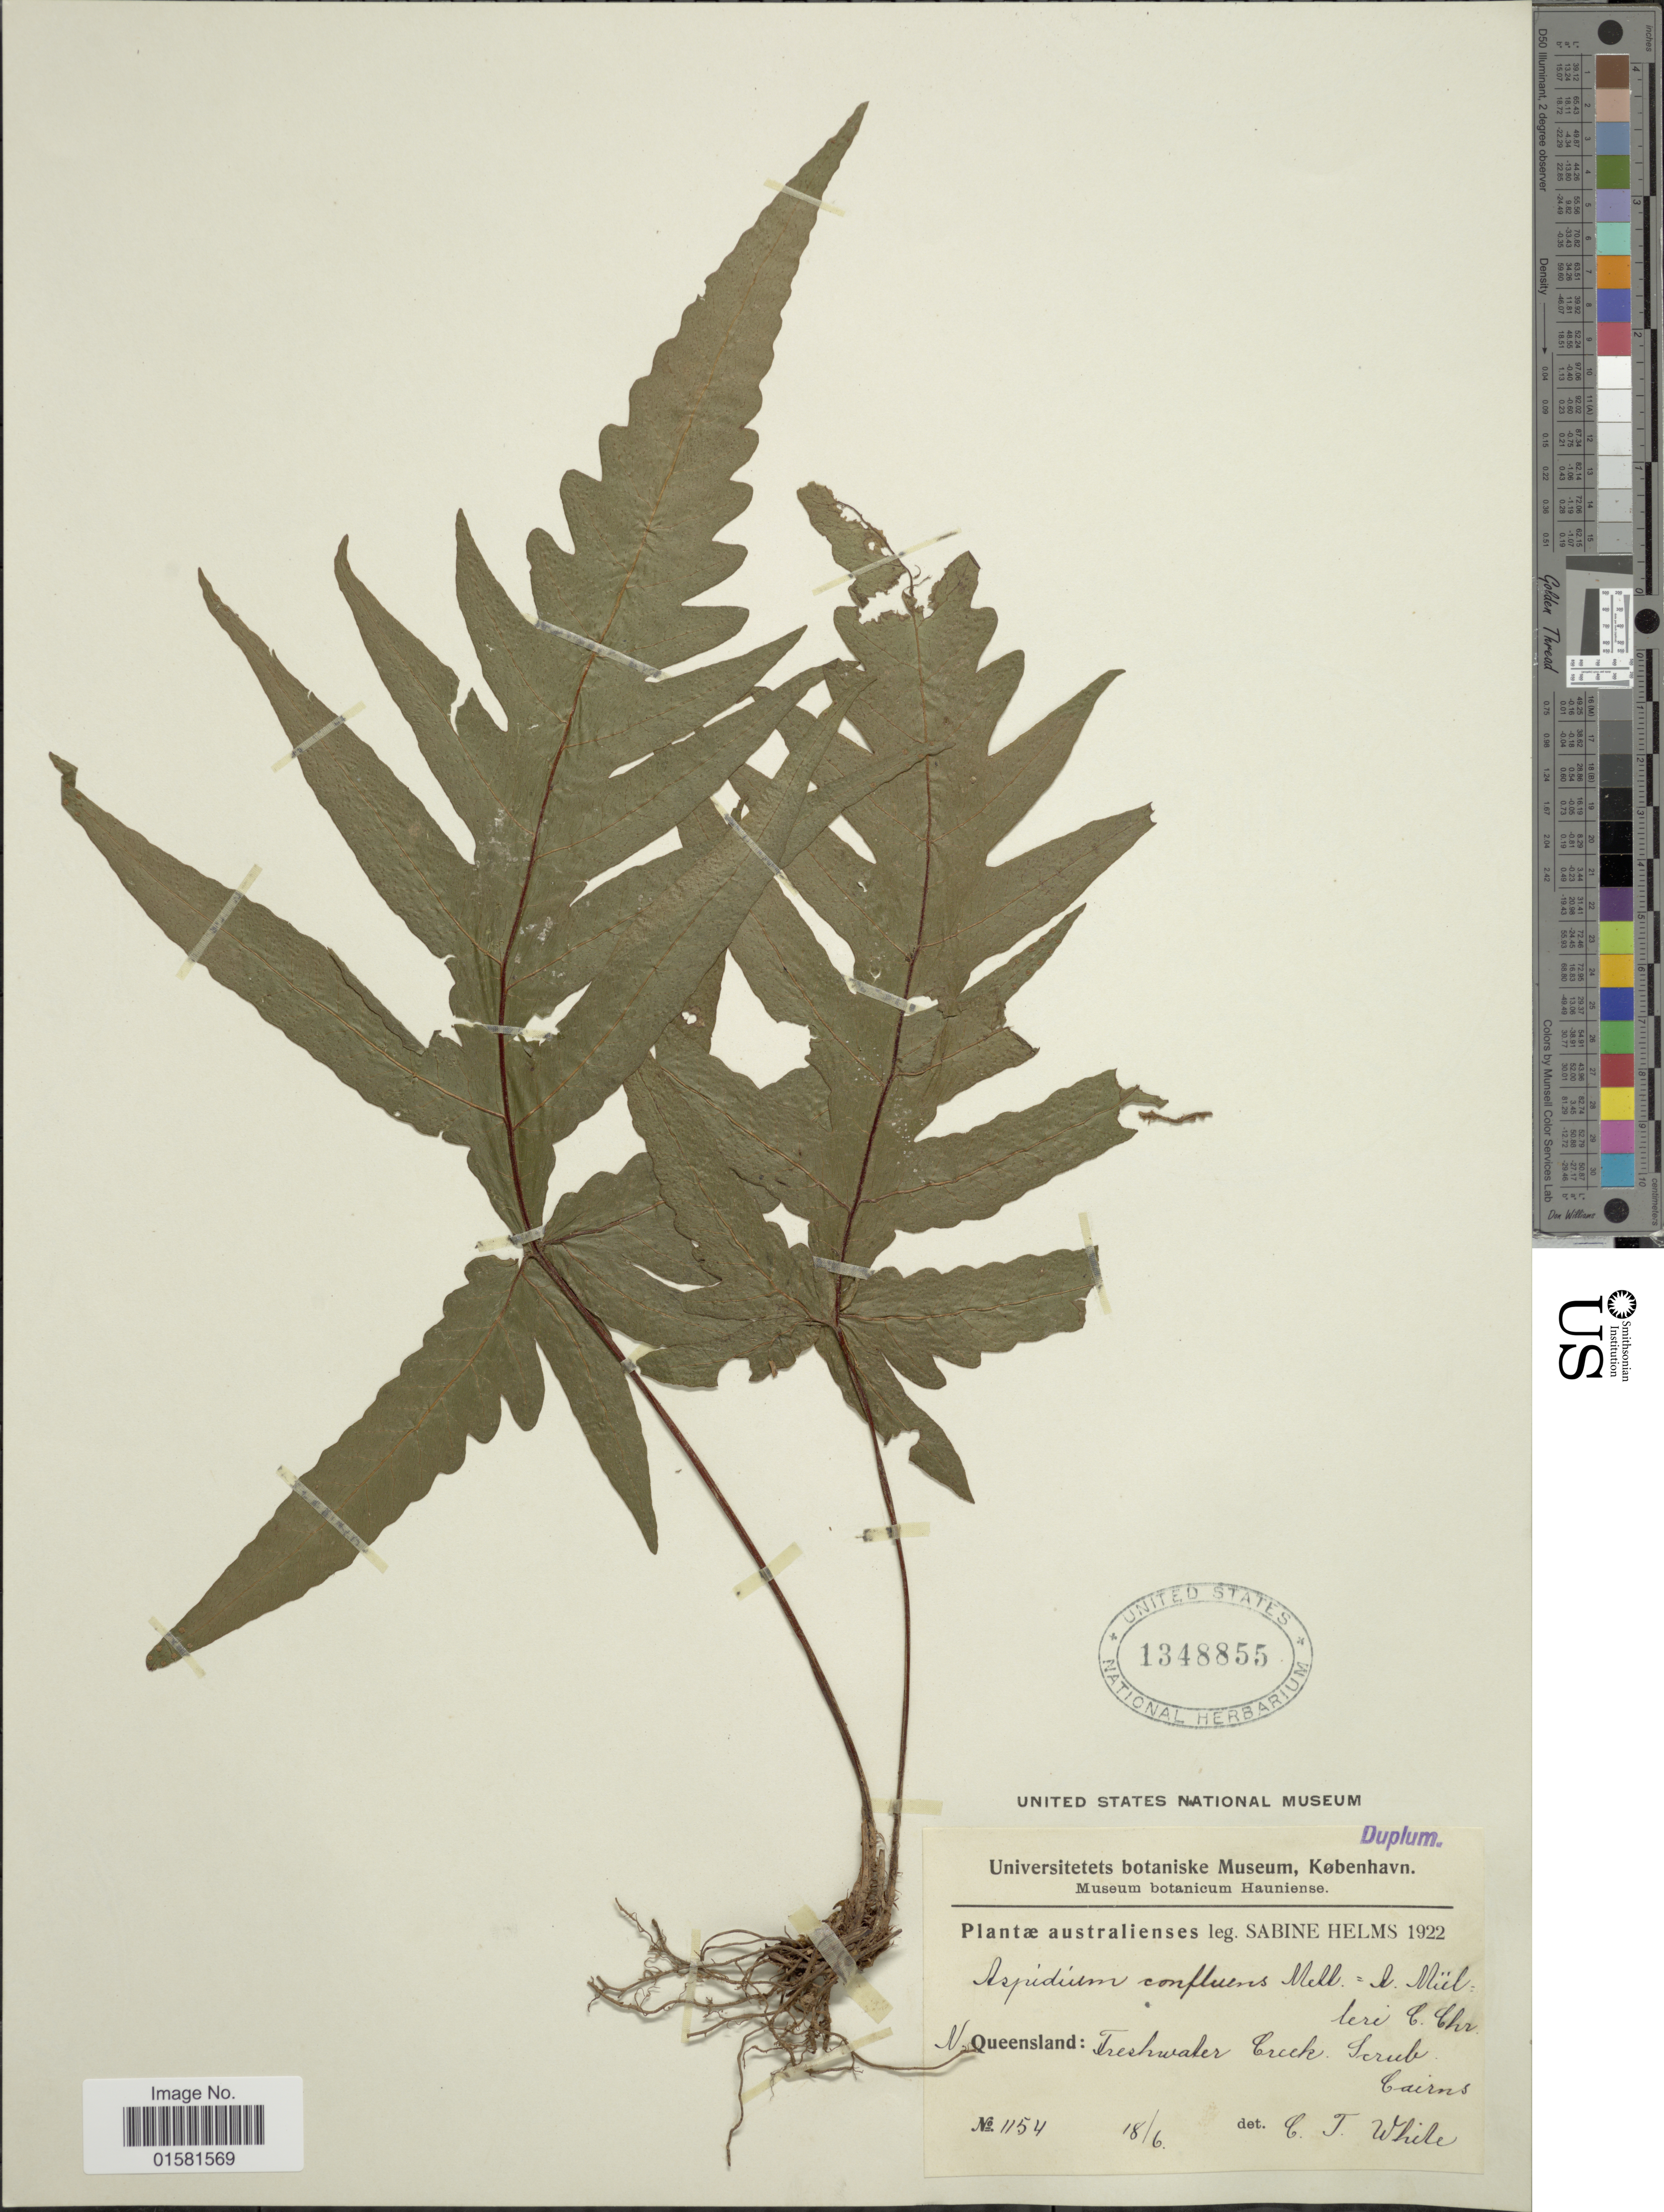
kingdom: Plantae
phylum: Tracheophyta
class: Polypodiopsida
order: Polypodiales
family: Tectariaceae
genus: Tectaria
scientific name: Tectaria muelleri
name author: (C. Chr.) C. Chr.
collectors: C. T. White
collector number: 1154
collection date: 1922-06-18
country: Australia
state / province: Queensland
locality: N. Queensland: Freshwater Creek Scrub Cairns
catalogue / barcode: US 1348855